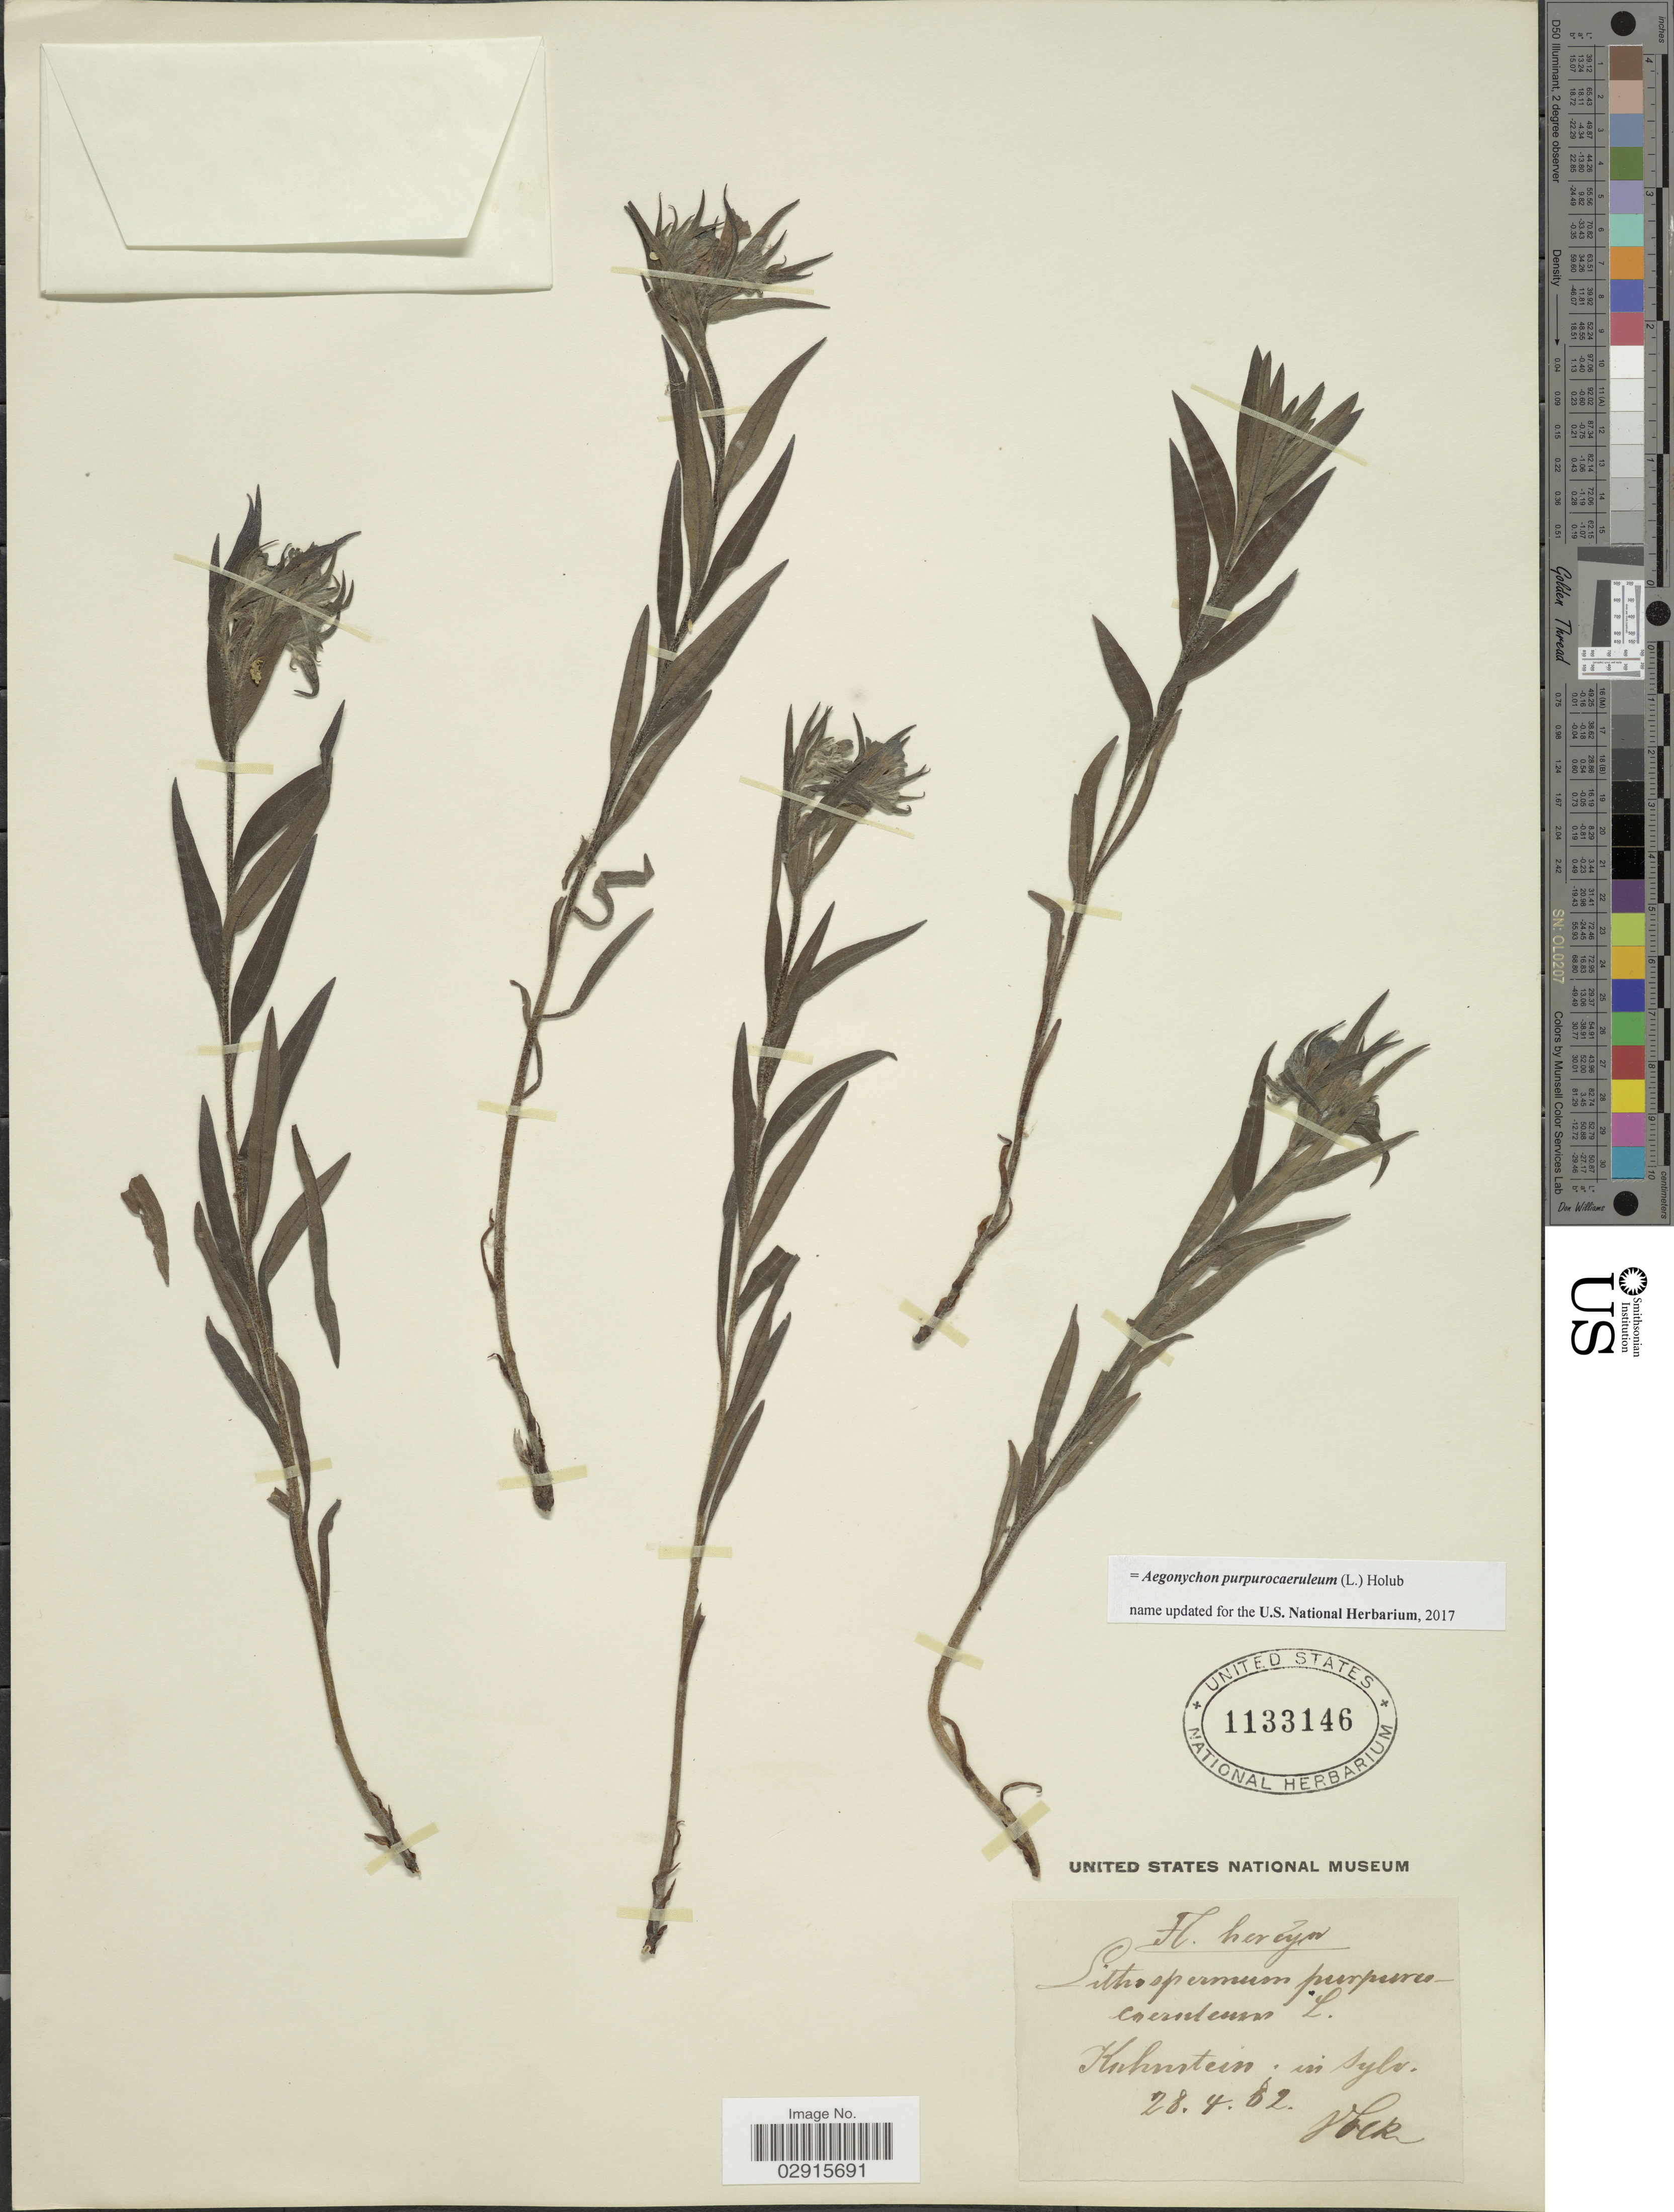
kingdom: Plantae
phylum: Tracheophyta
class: Magnoliopsida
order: Boraginales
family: Boraginaceae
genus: Aegonychon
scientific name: Aegonychon purpurocaeruleum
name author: (L.) Holub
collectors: Vock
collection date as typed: Transcribed d/m/y: 28/4/62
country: Germany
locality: Hercyn. Kuhnstein. in sylv.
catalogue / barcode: US 1133146